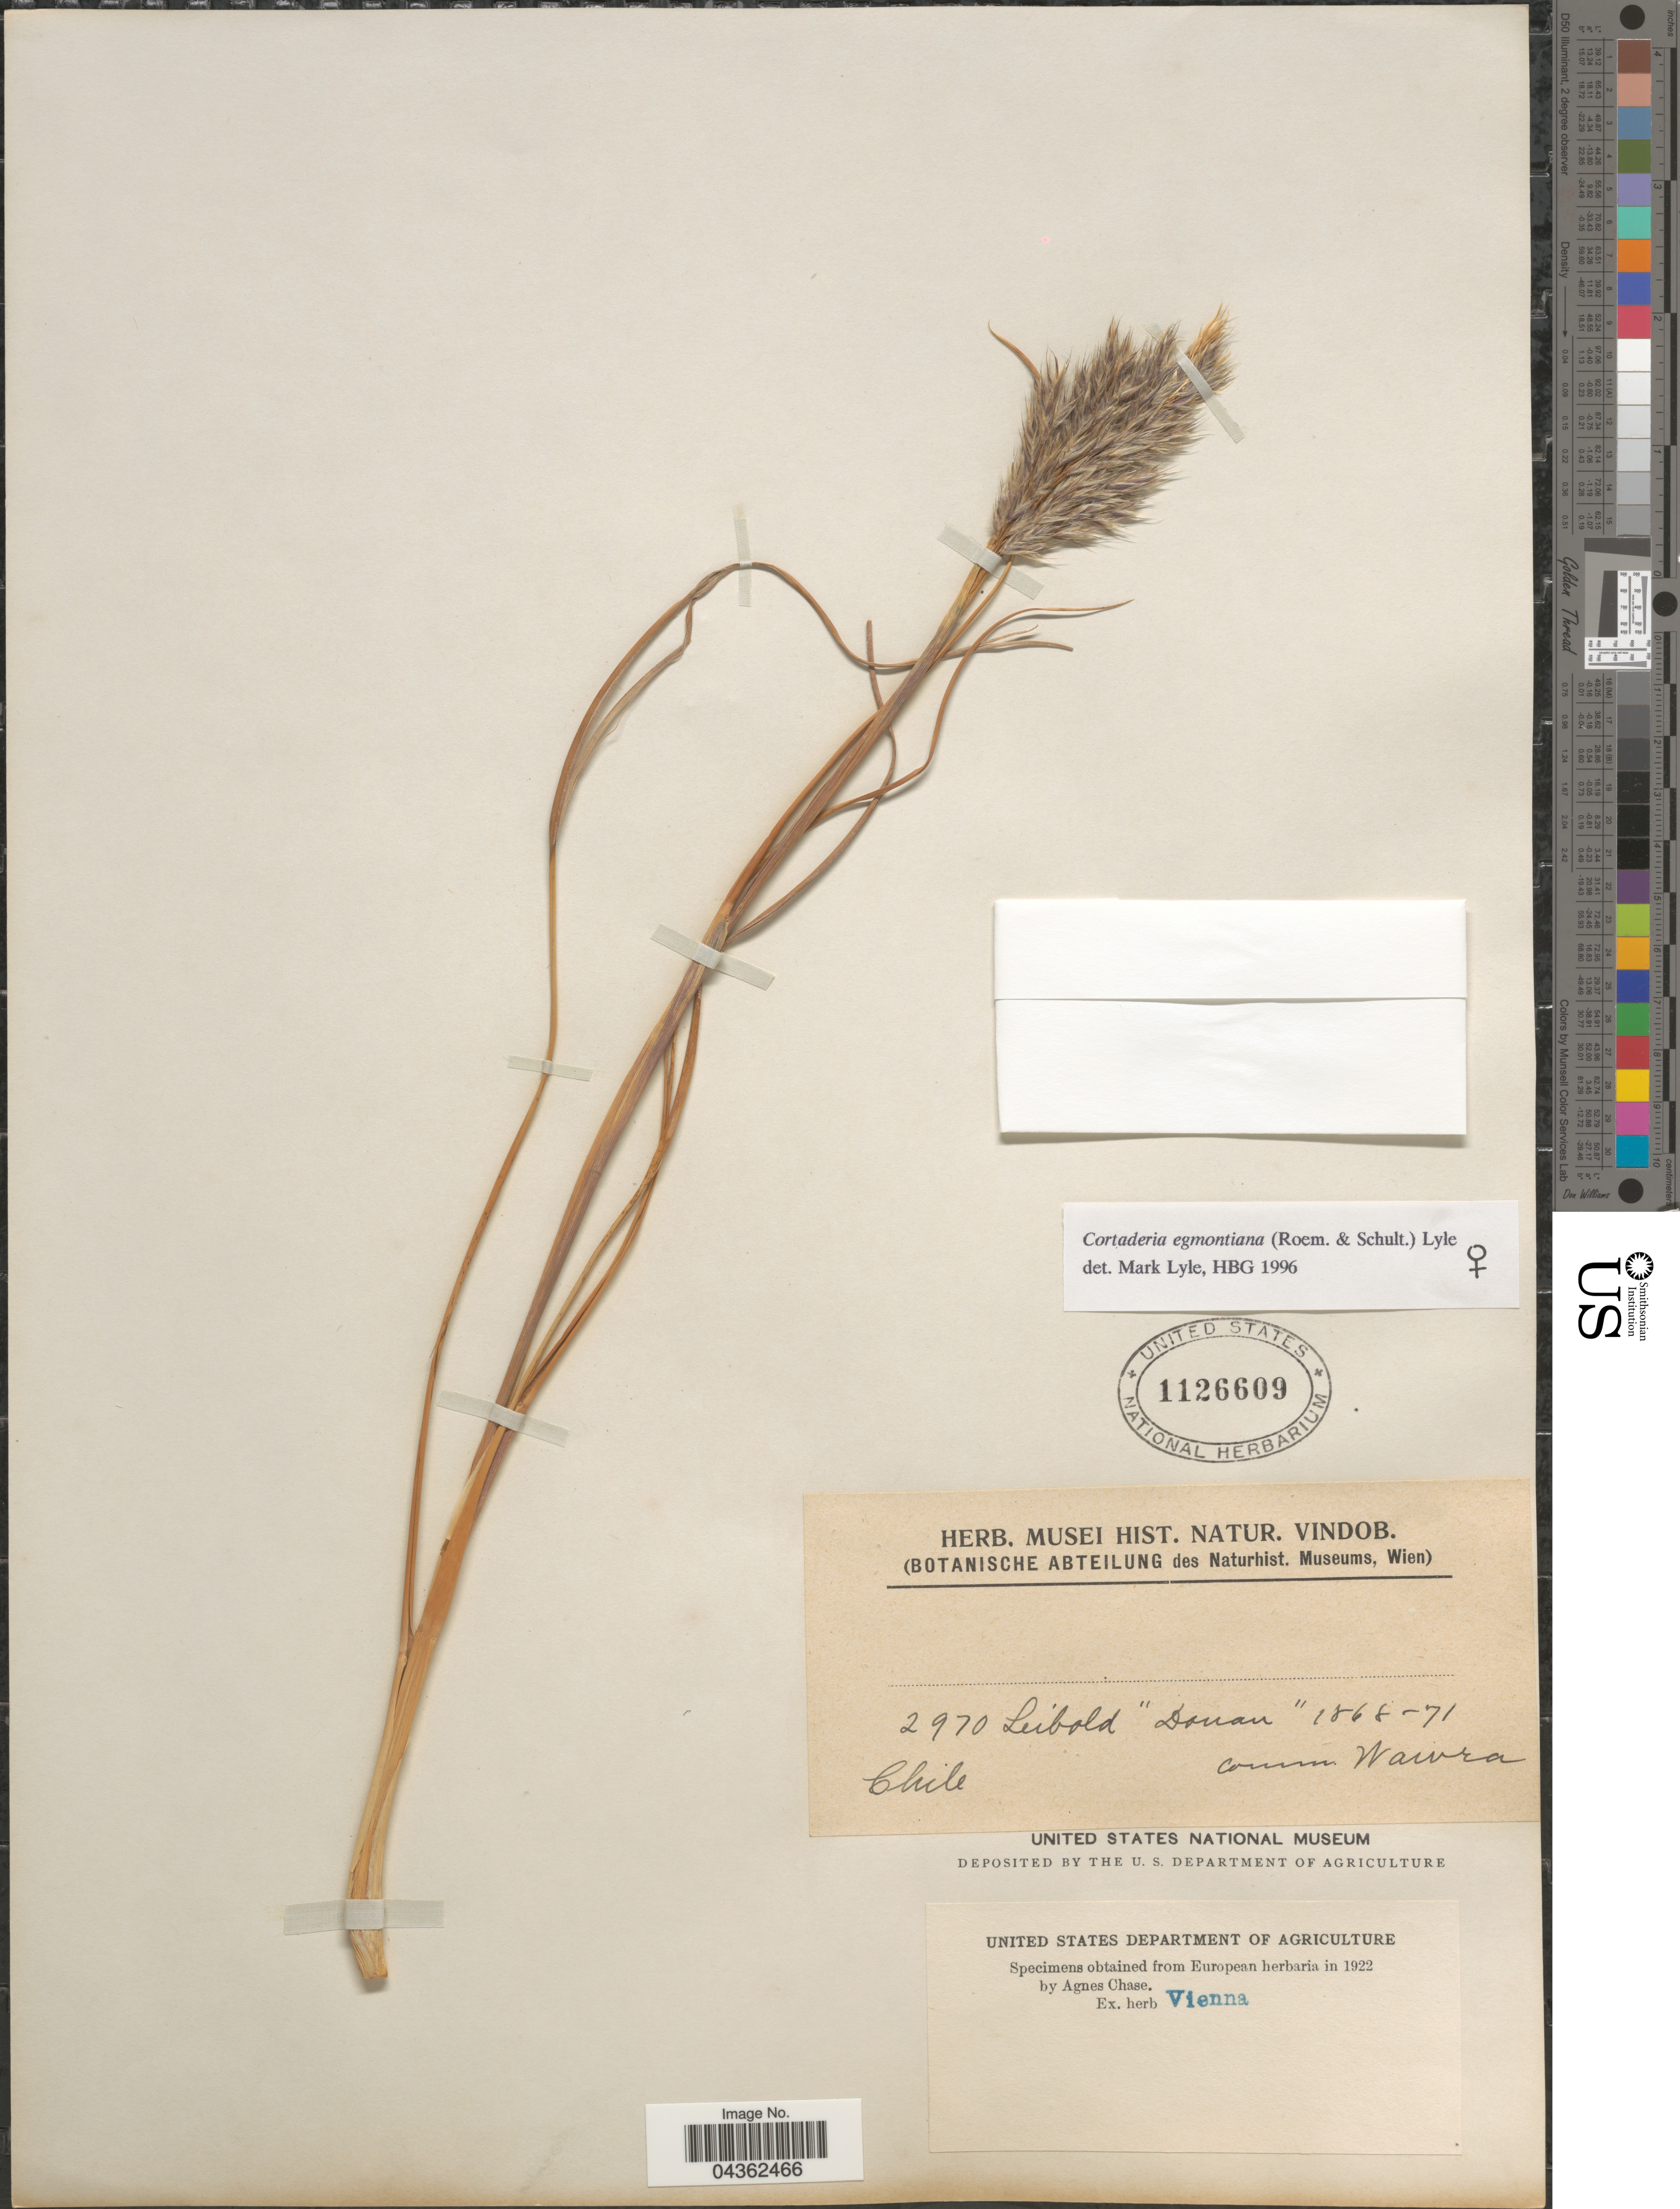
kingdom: Plantae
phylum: Tracheophyta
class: Liliopsida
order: Poales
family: Poaceae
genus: Cortaderia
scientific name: Cortaderia egmontiana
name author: (Roem. & Schult.) Lyle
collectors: -. Leibold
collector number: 2970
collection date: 1868/1871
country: Chile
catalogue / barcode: US 1126609